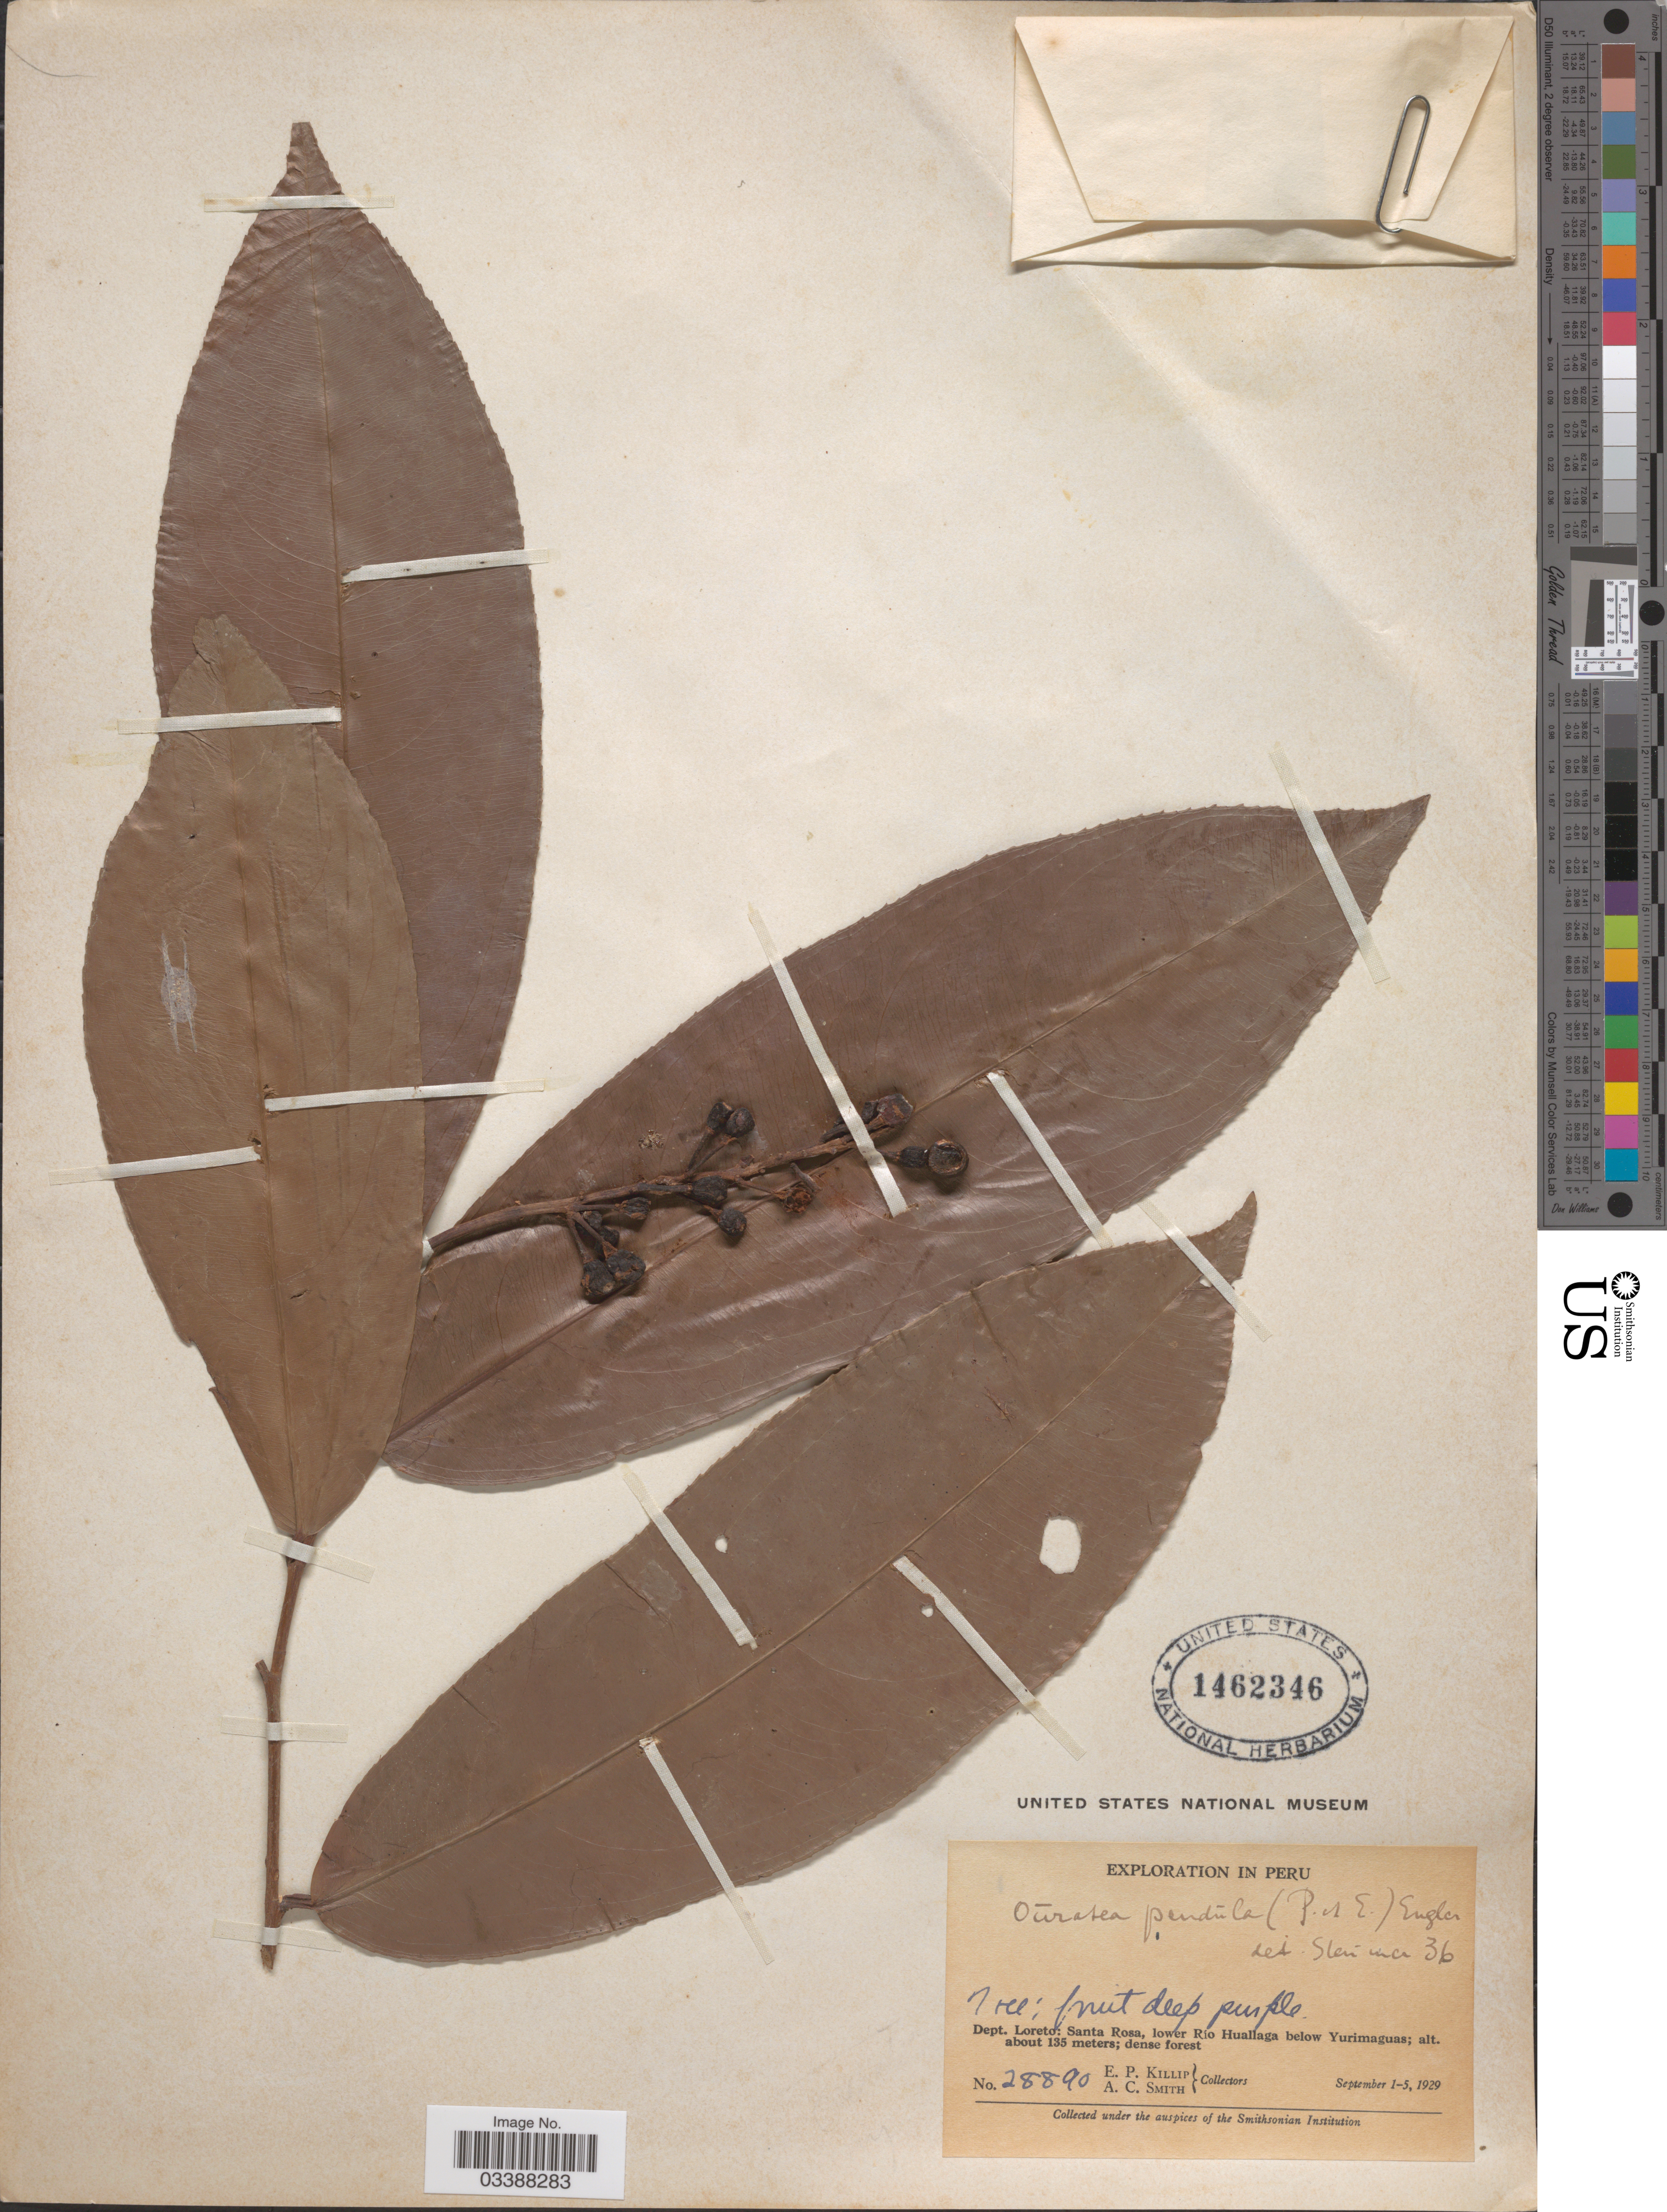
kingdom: Plantae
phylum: Tracheophyta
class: Magnoliopsida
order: Malpighiales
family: Ochnaceae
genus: Ouratea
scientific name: Ouratea pendula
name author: Poepp. ex Engl.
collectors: E. P. Killip & A. C. Smith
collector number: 28890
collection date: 1929-09-01/1929-09-05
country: Peru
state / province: Loreto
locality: Dept. Loreto: Santa Rosa, lower Río Huallaga below Yurimaguas.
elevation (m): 135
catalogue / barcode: US 1462346